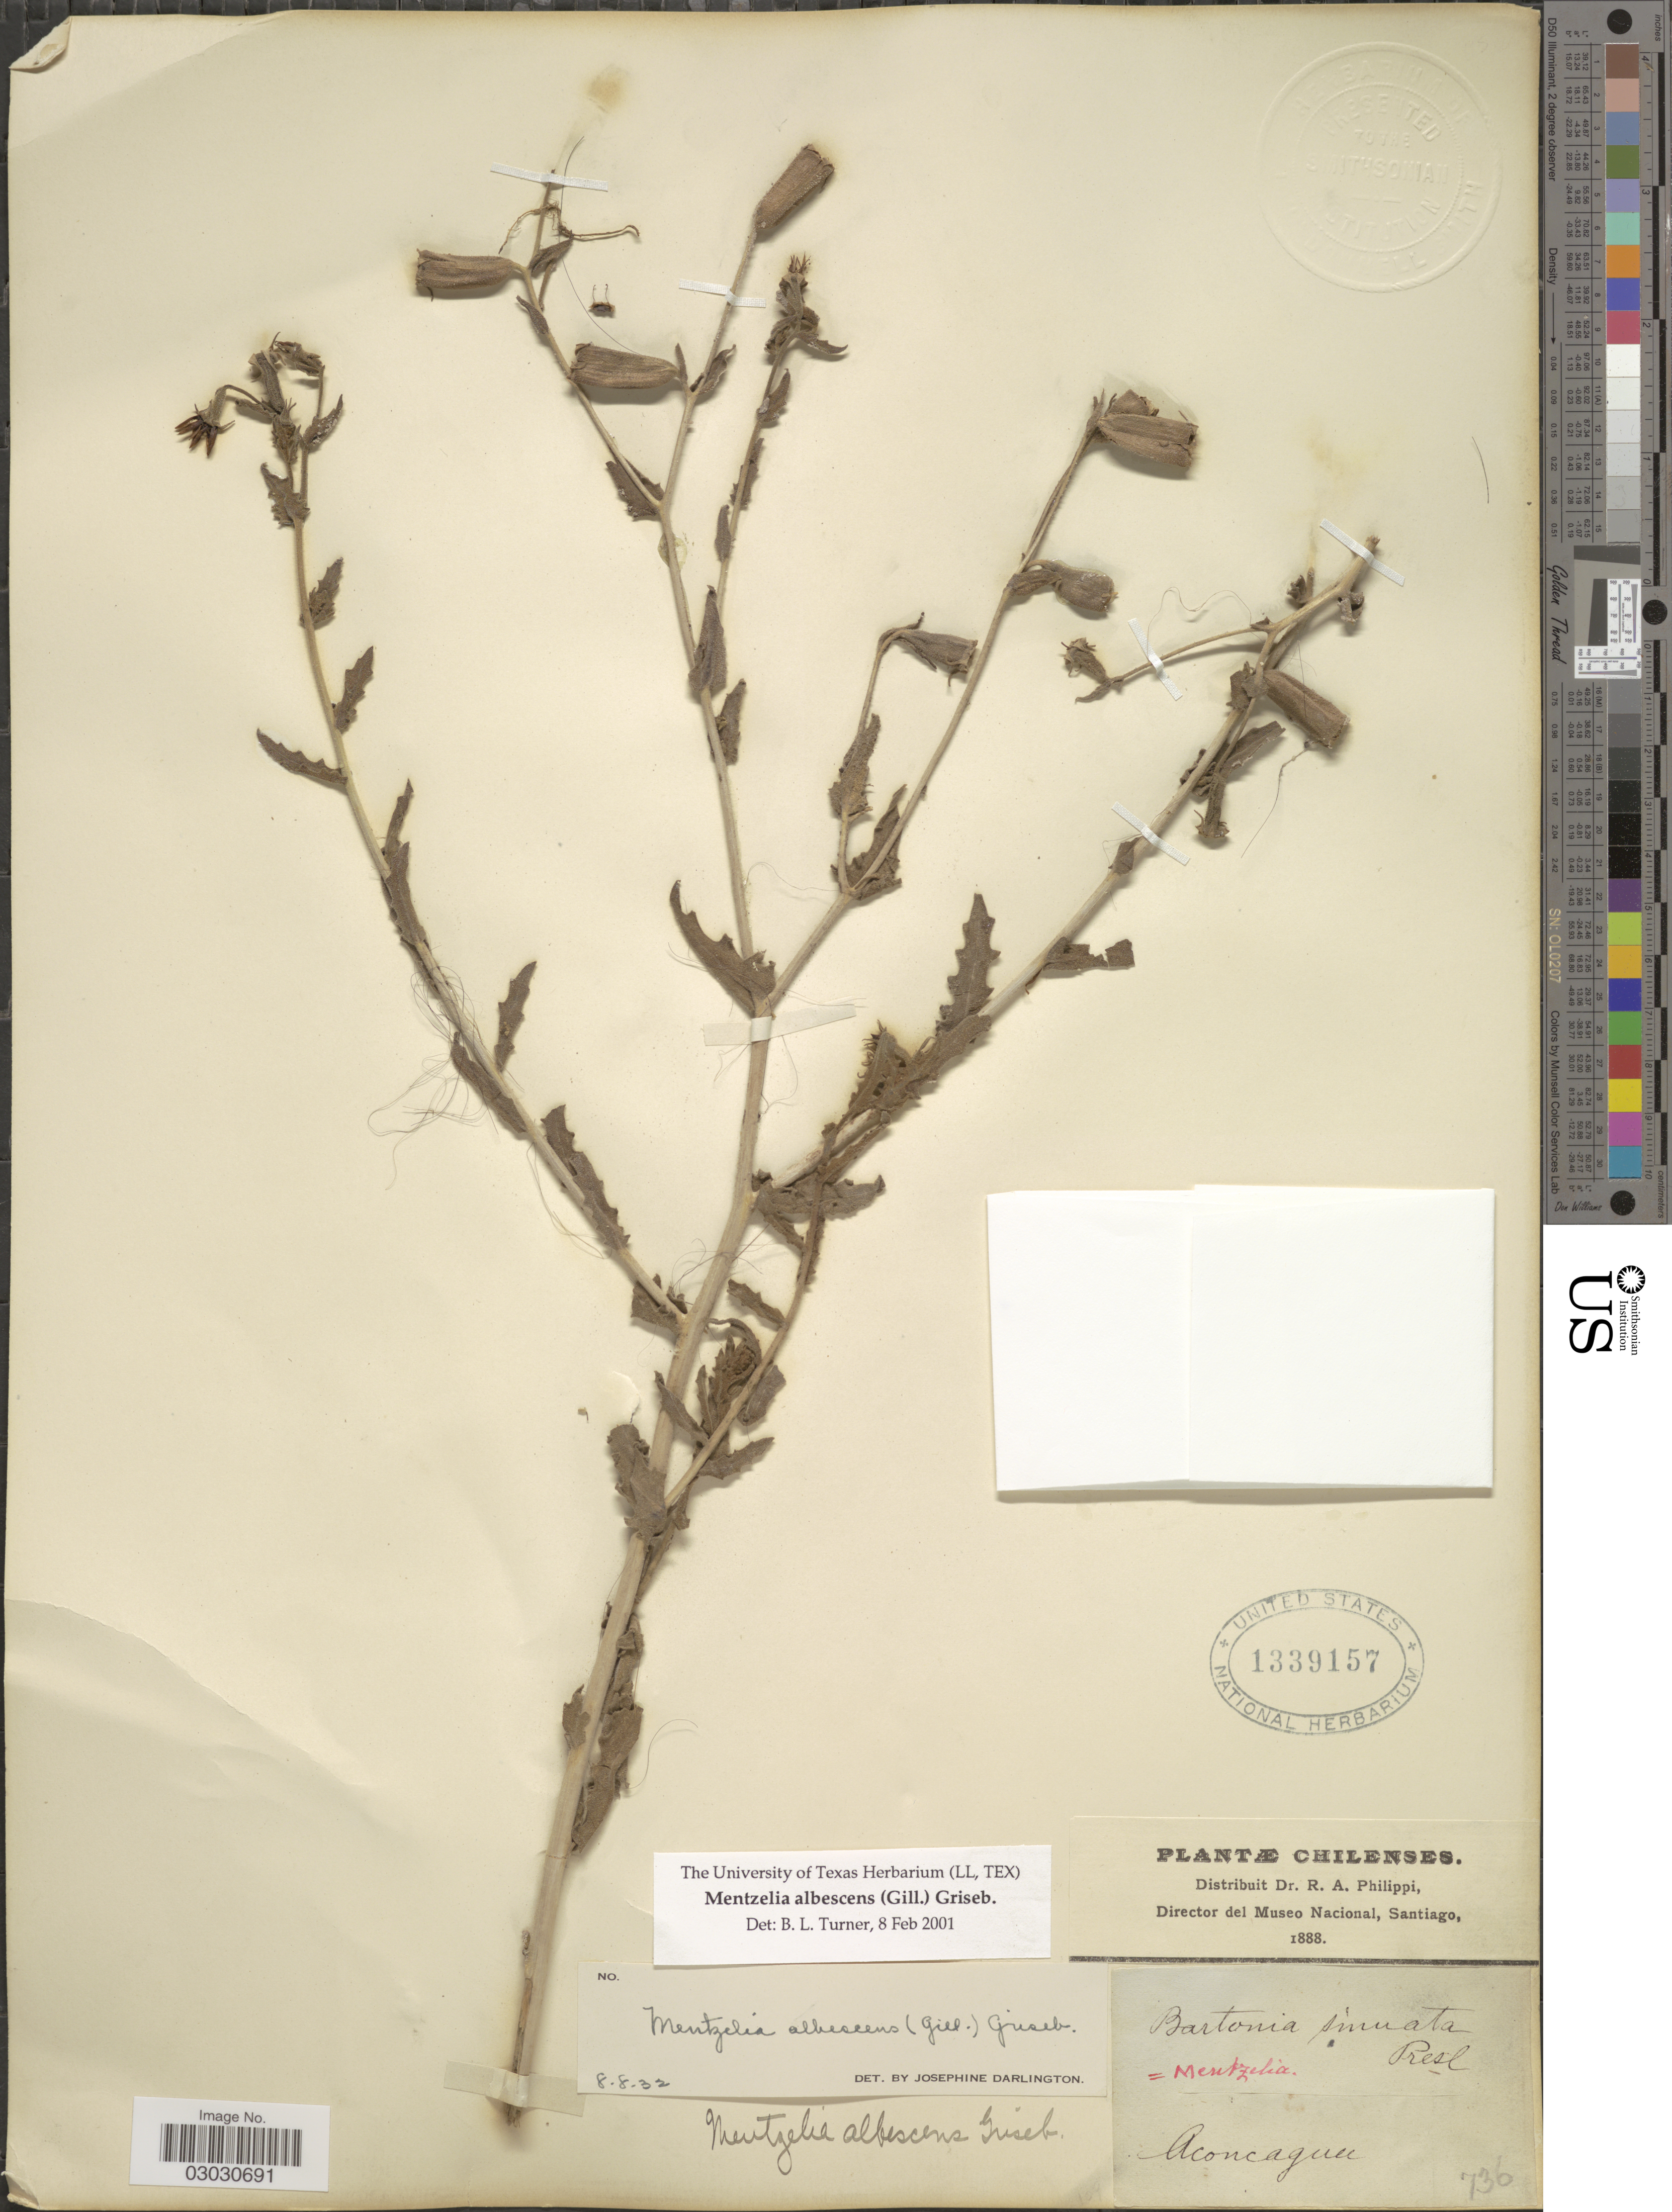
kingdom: Plantae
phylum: Tracheophyta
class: Magnoliopsida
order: Cornales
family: Loasaceae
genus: Mentzelia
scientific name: Mentzelia albescens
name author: (Gillies ex Arn.) Griseb.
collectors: R. A. Philippi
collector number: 736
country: Chile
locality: Aconcagua.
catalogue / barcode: US 1339157